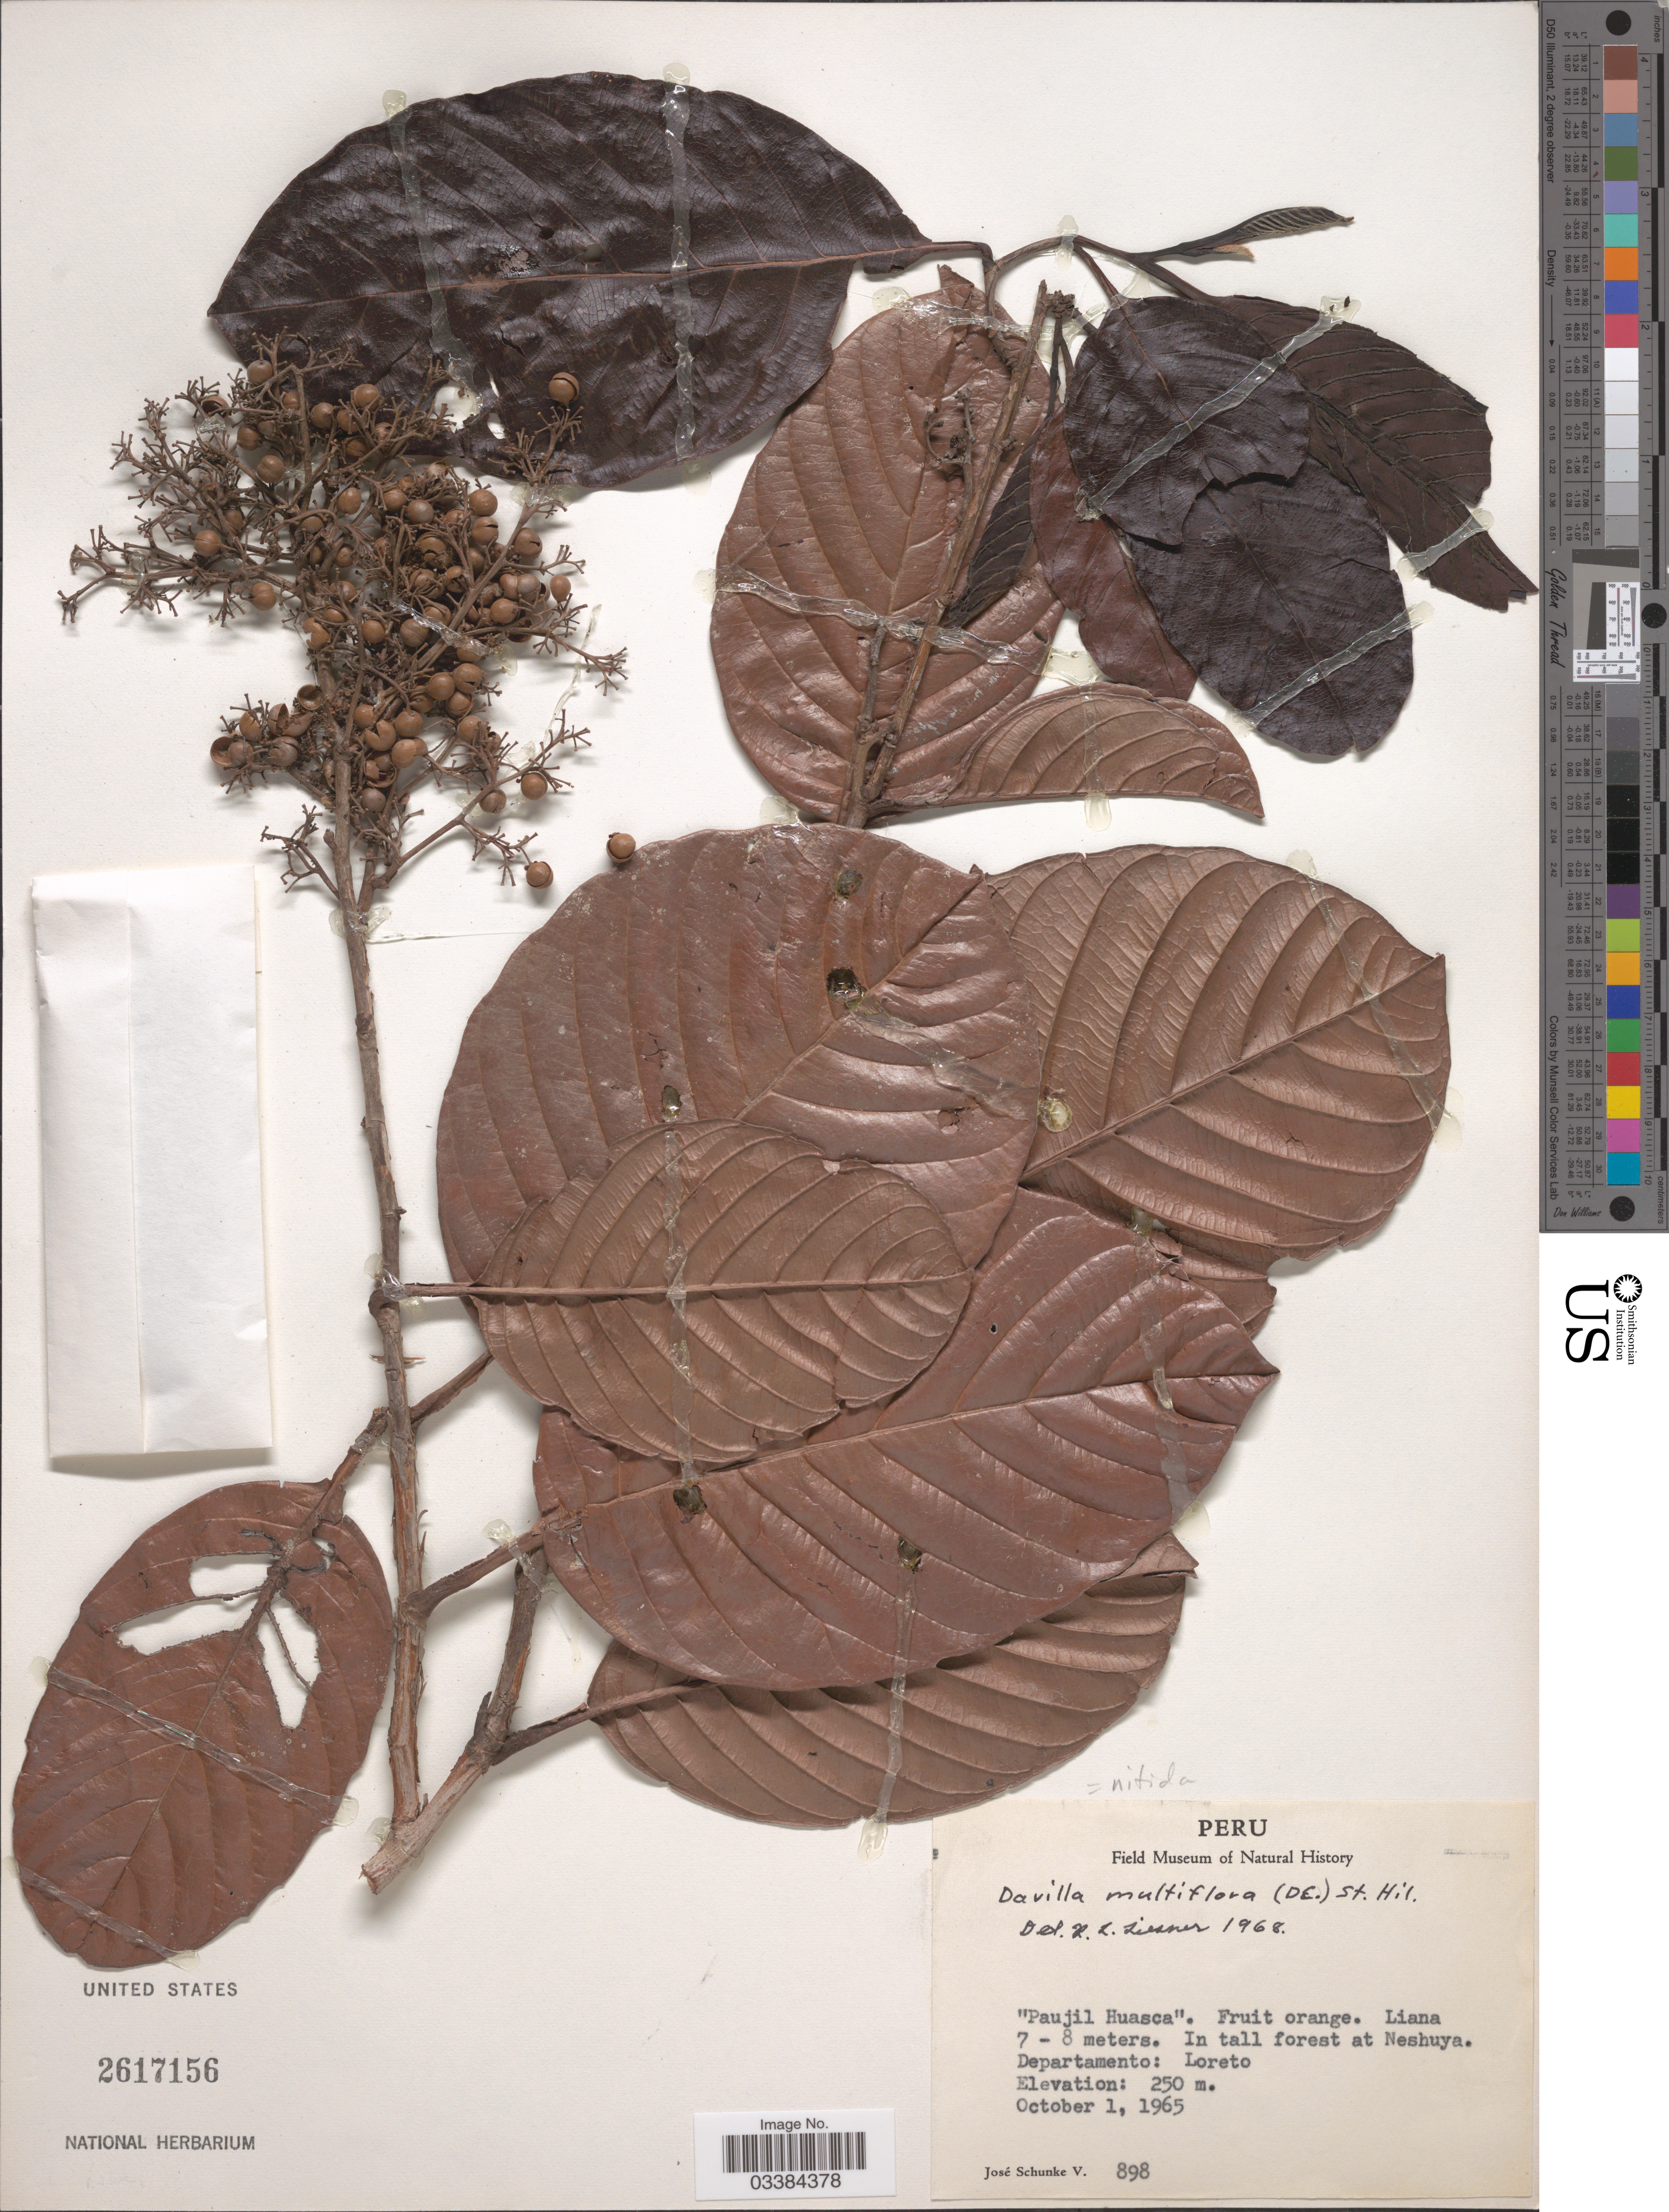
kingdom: Plantae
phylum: Tracheophyta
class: Magnoliopsida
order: Dilleniales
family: Dilleniaceae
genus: Davilla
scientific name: Davilla nitida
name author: (Vahl) Kubitzki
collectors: J. Schunke Vigo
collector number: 898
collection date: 1965-10-01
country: Peru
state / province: Loreto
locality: In tall forest at Neshuya. Departamento: Loreto.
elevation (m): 250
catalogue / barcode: US 2617156